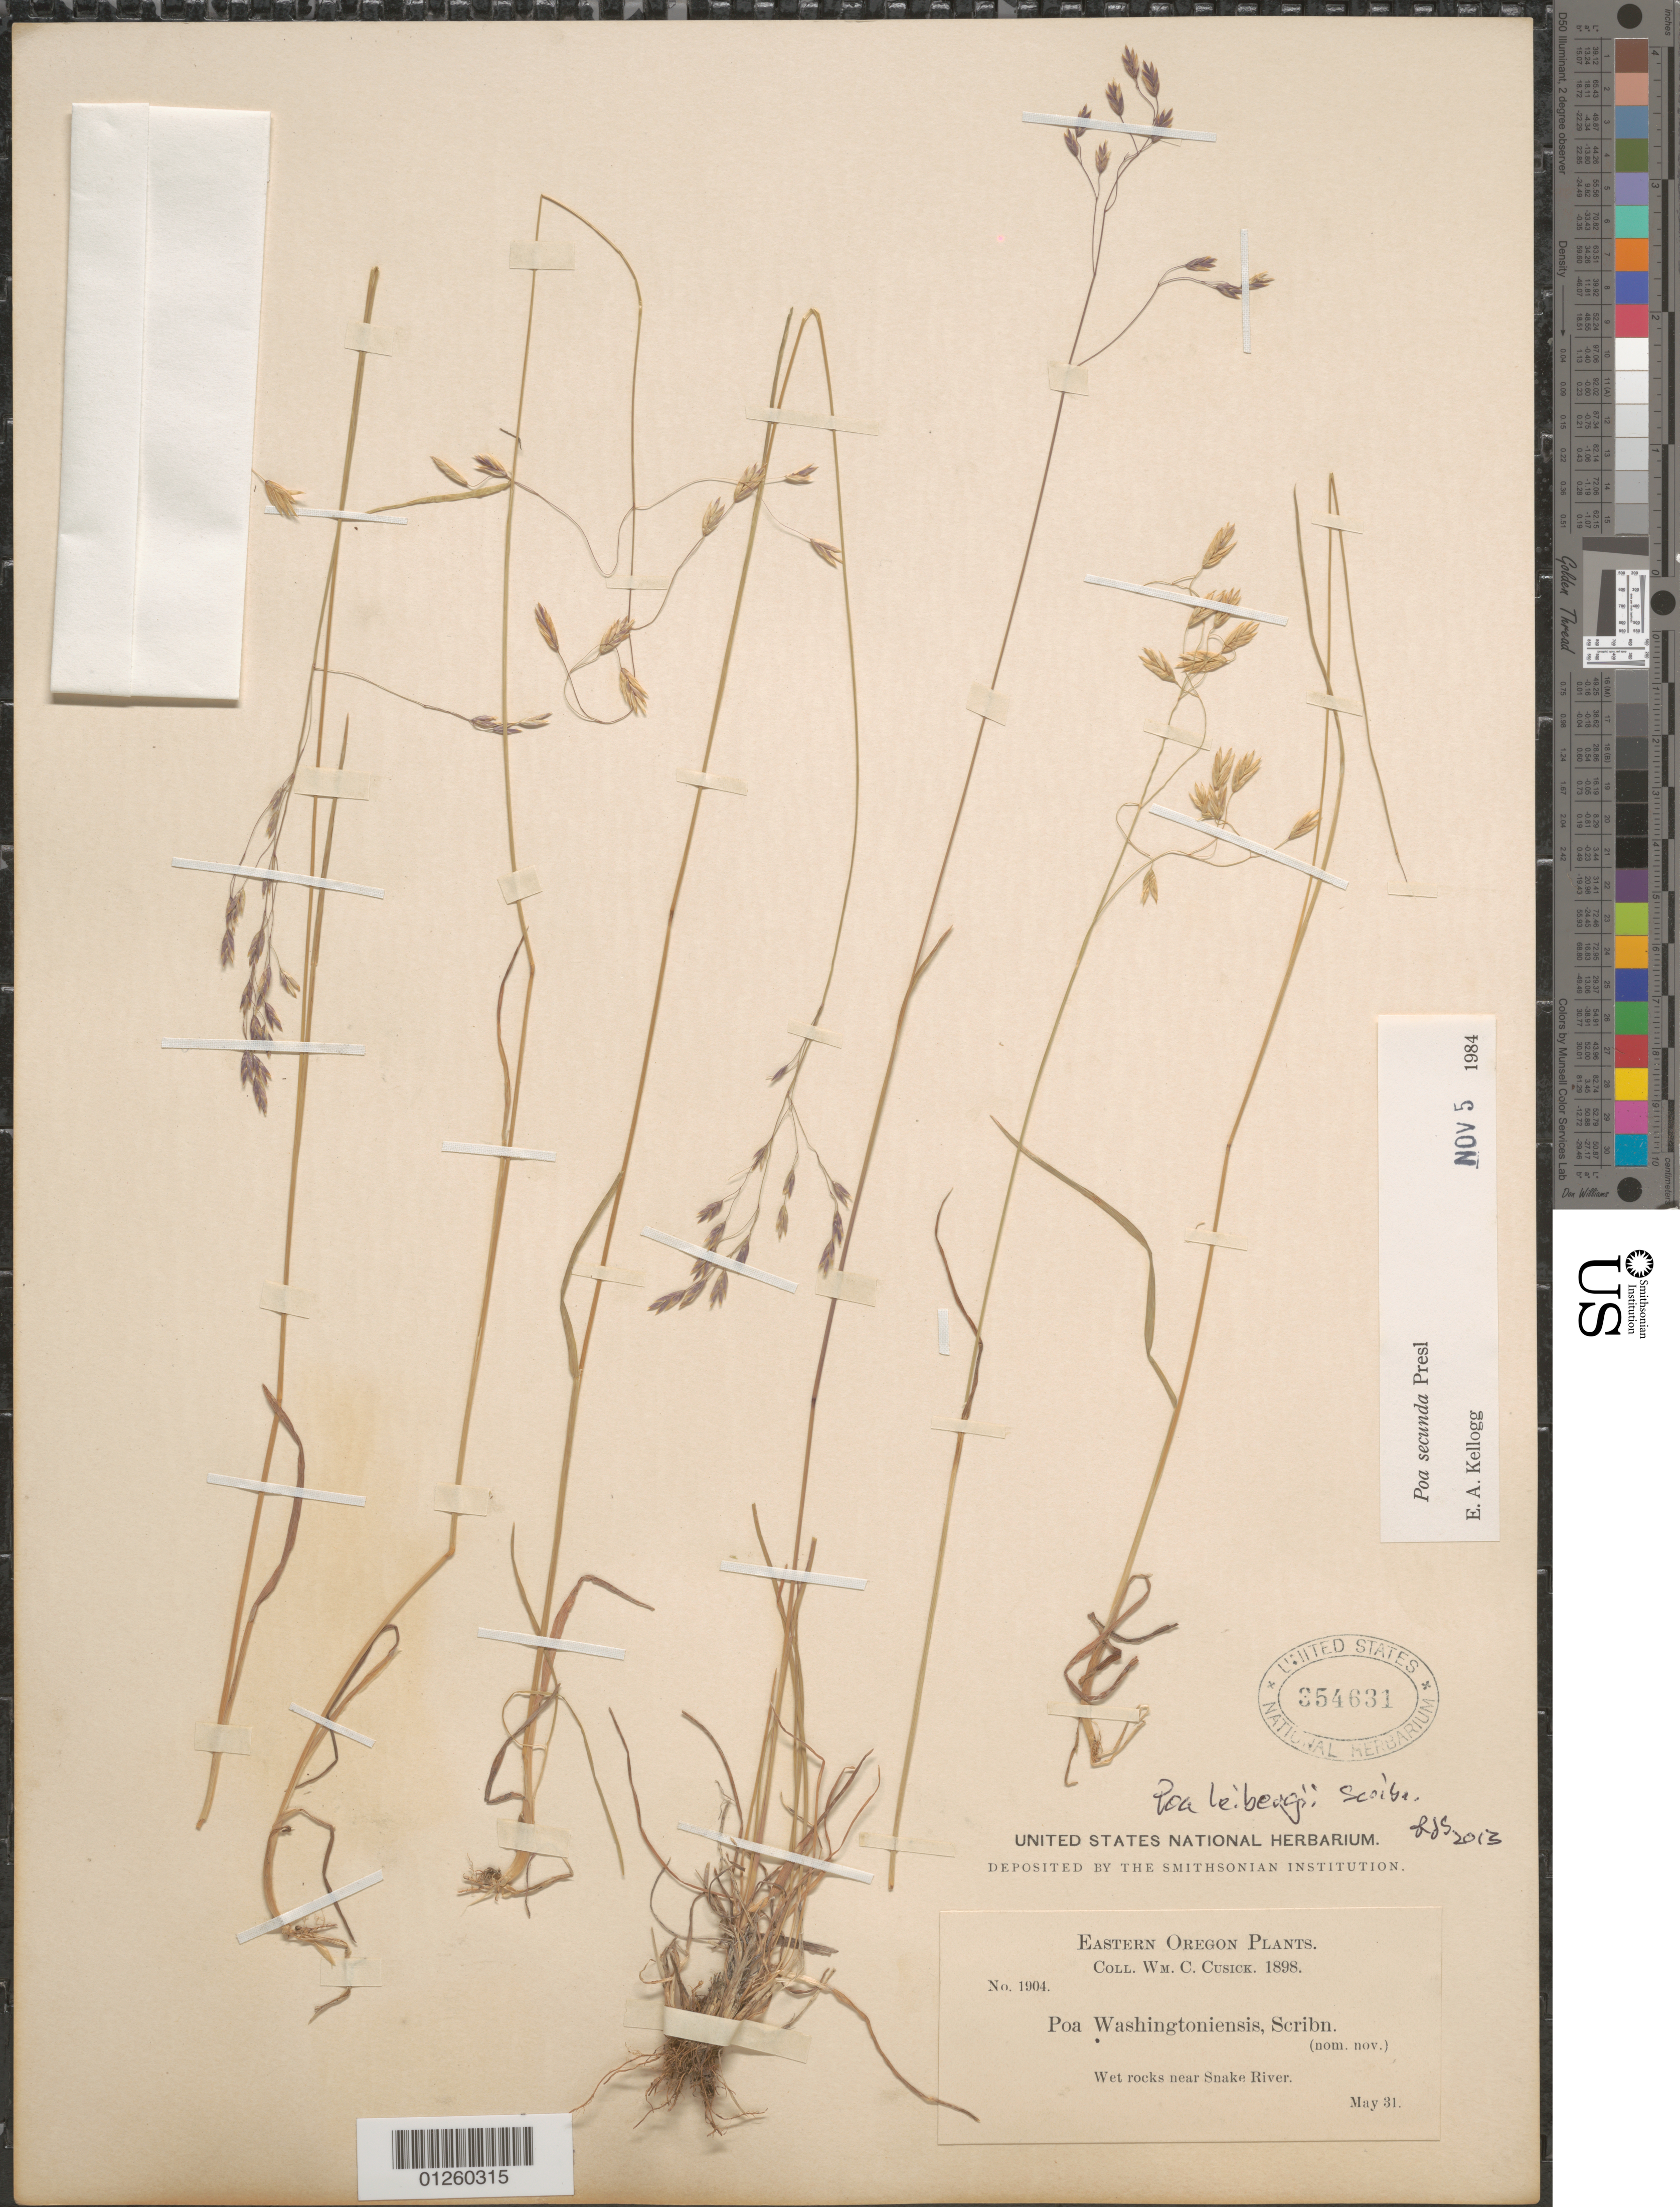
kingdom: Plantae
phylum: Tracheophyta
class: Liliopsida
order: Poales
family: Poaceae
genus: Poa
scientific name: Poa leibergii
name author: Scribn.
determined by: Soreng, Robert J., Research Associate (BOT), Smithsonian Institution - National Museum of Natural History (UNITED STATES)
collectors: W. C. Cusick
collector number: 1904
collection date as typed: May, 31 1898.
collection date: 1898-05-31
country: United States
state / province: Oregon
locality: Wet rocks near Snake River.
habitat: Wet rocks near Snake River.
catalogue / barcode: US 354631